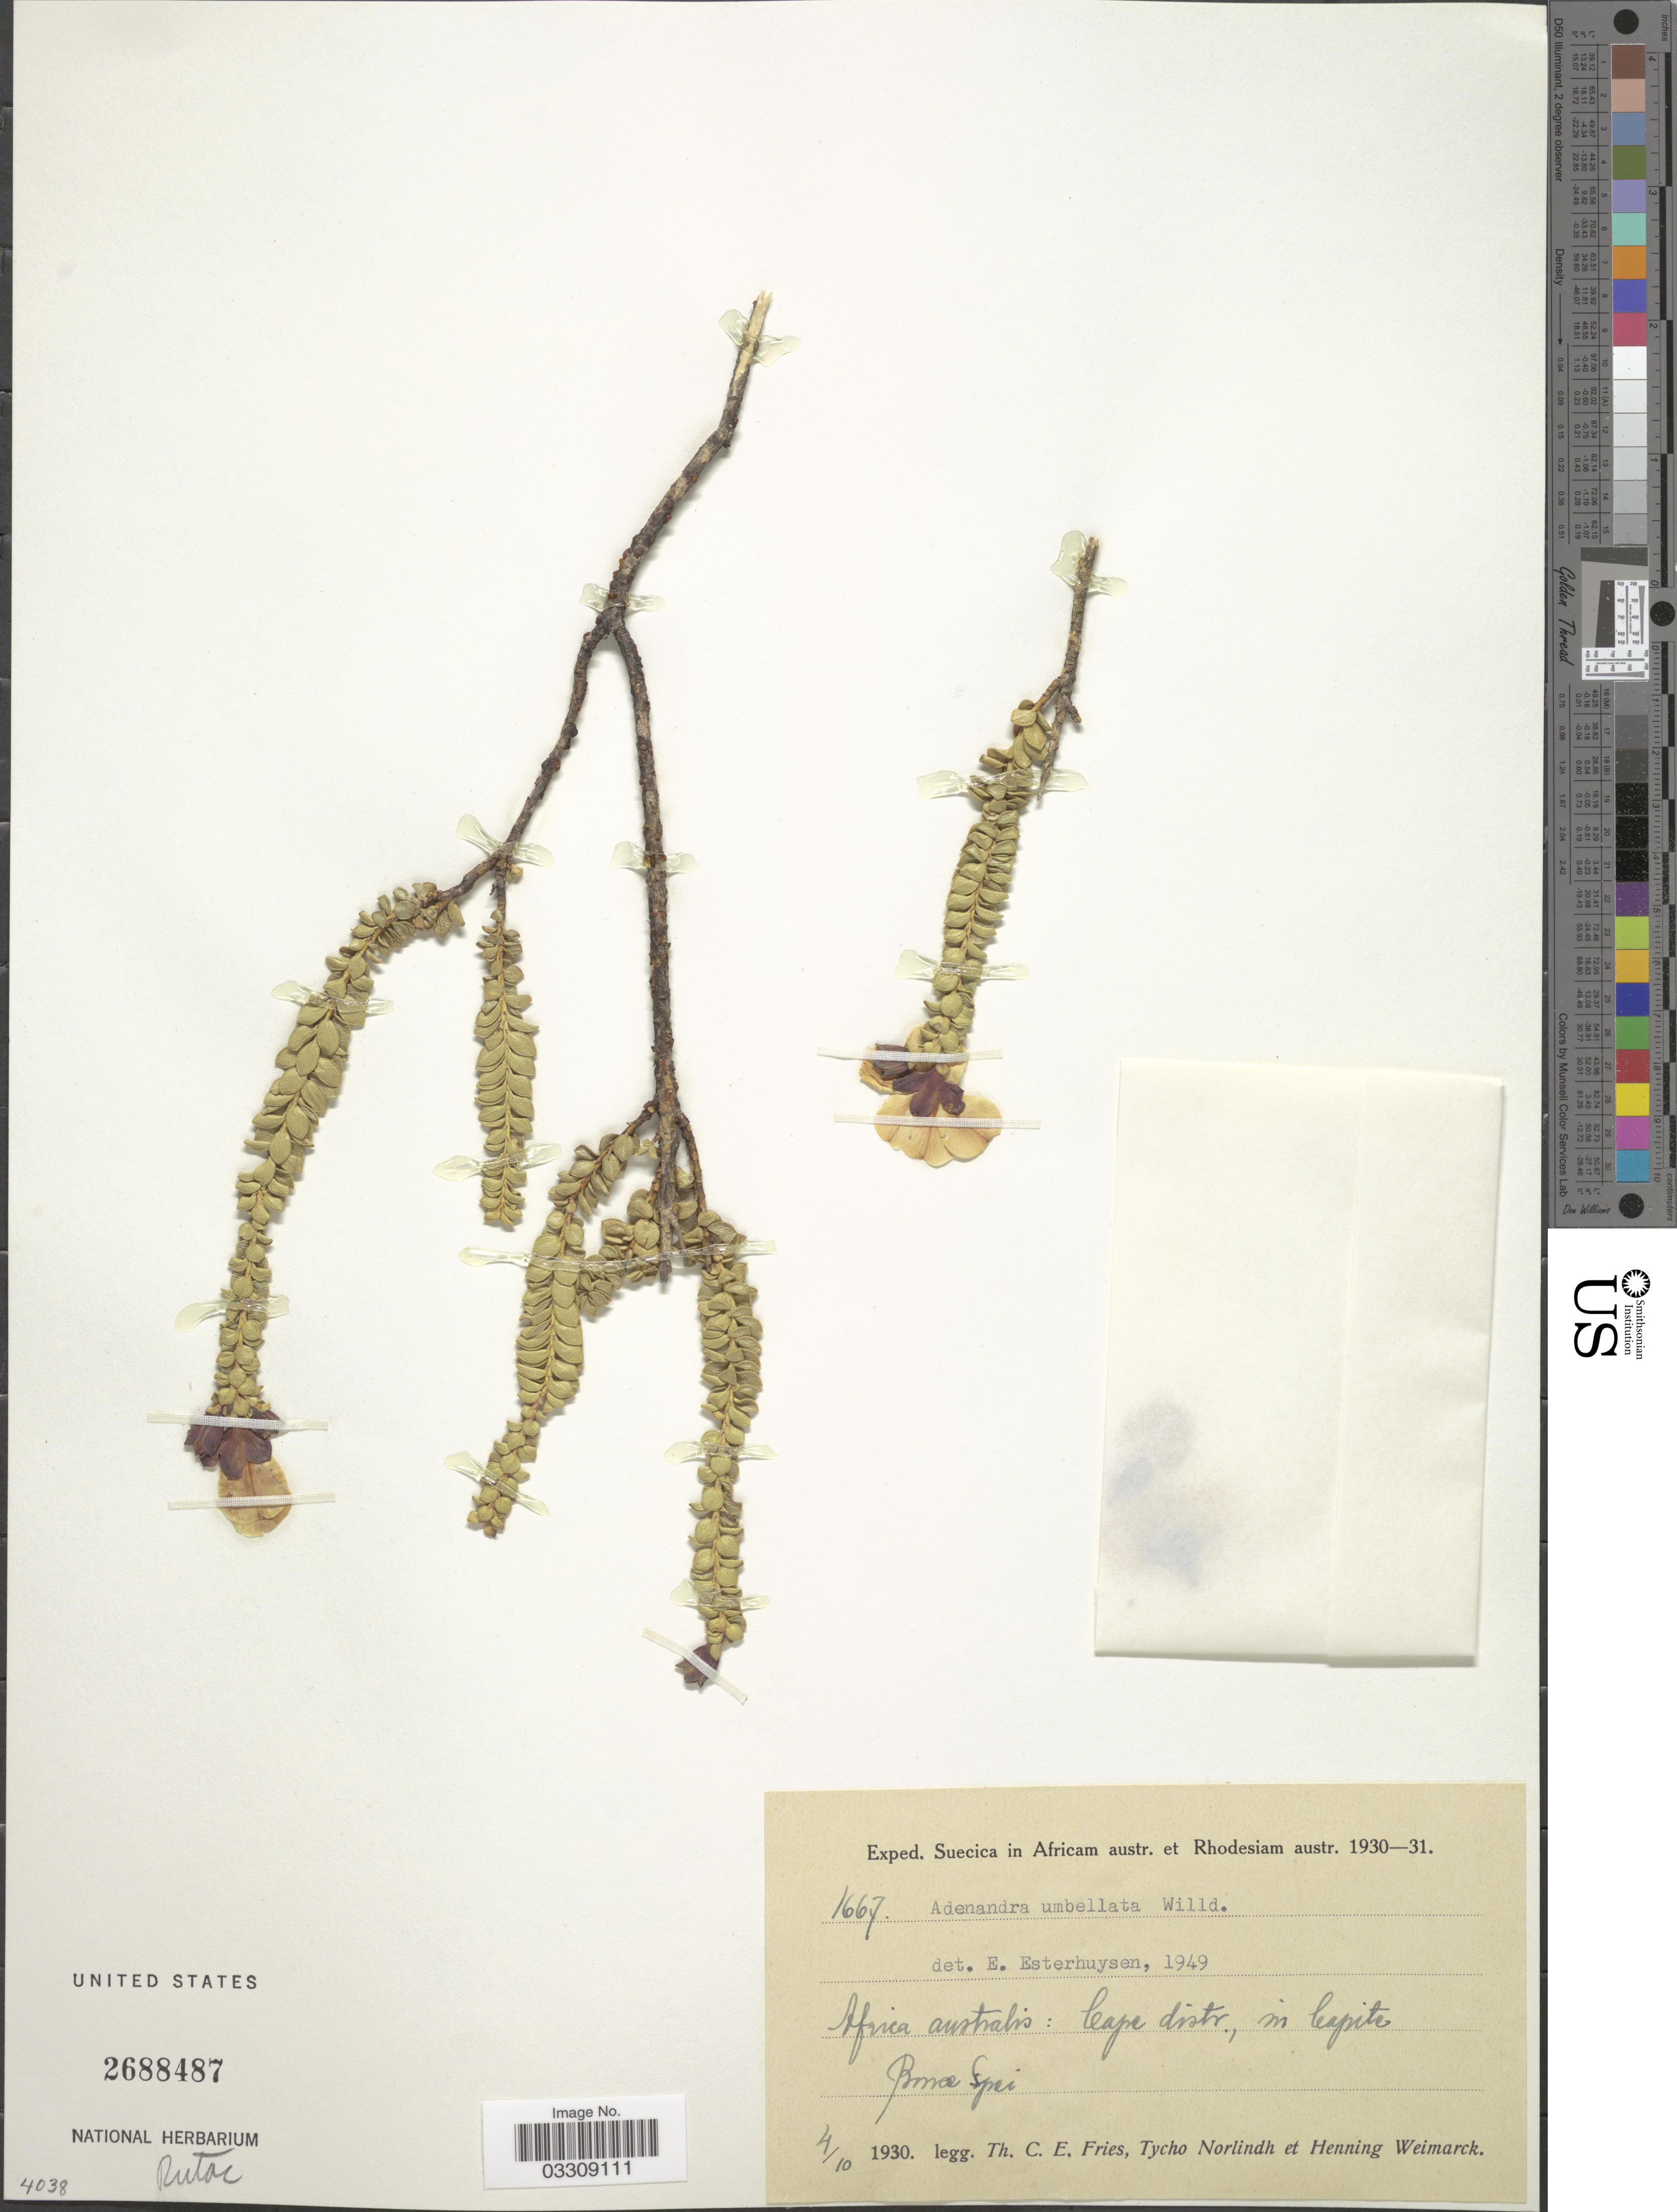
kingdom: Plantae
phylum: Tracheophyta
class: Magnoliopsida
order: Sapindales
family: Rutaceae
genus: Adenandra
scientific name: Adenandra umbellata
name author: (J.C. Wendl.) Willd.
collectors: T. C. E. Fries, N. T. Norlindh & H. Weimarck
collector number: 1667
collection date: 1930-10-04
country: South Africa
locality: Africa australis: Cape distr., in Capite Bonae Spei.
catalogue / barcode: US 2688487